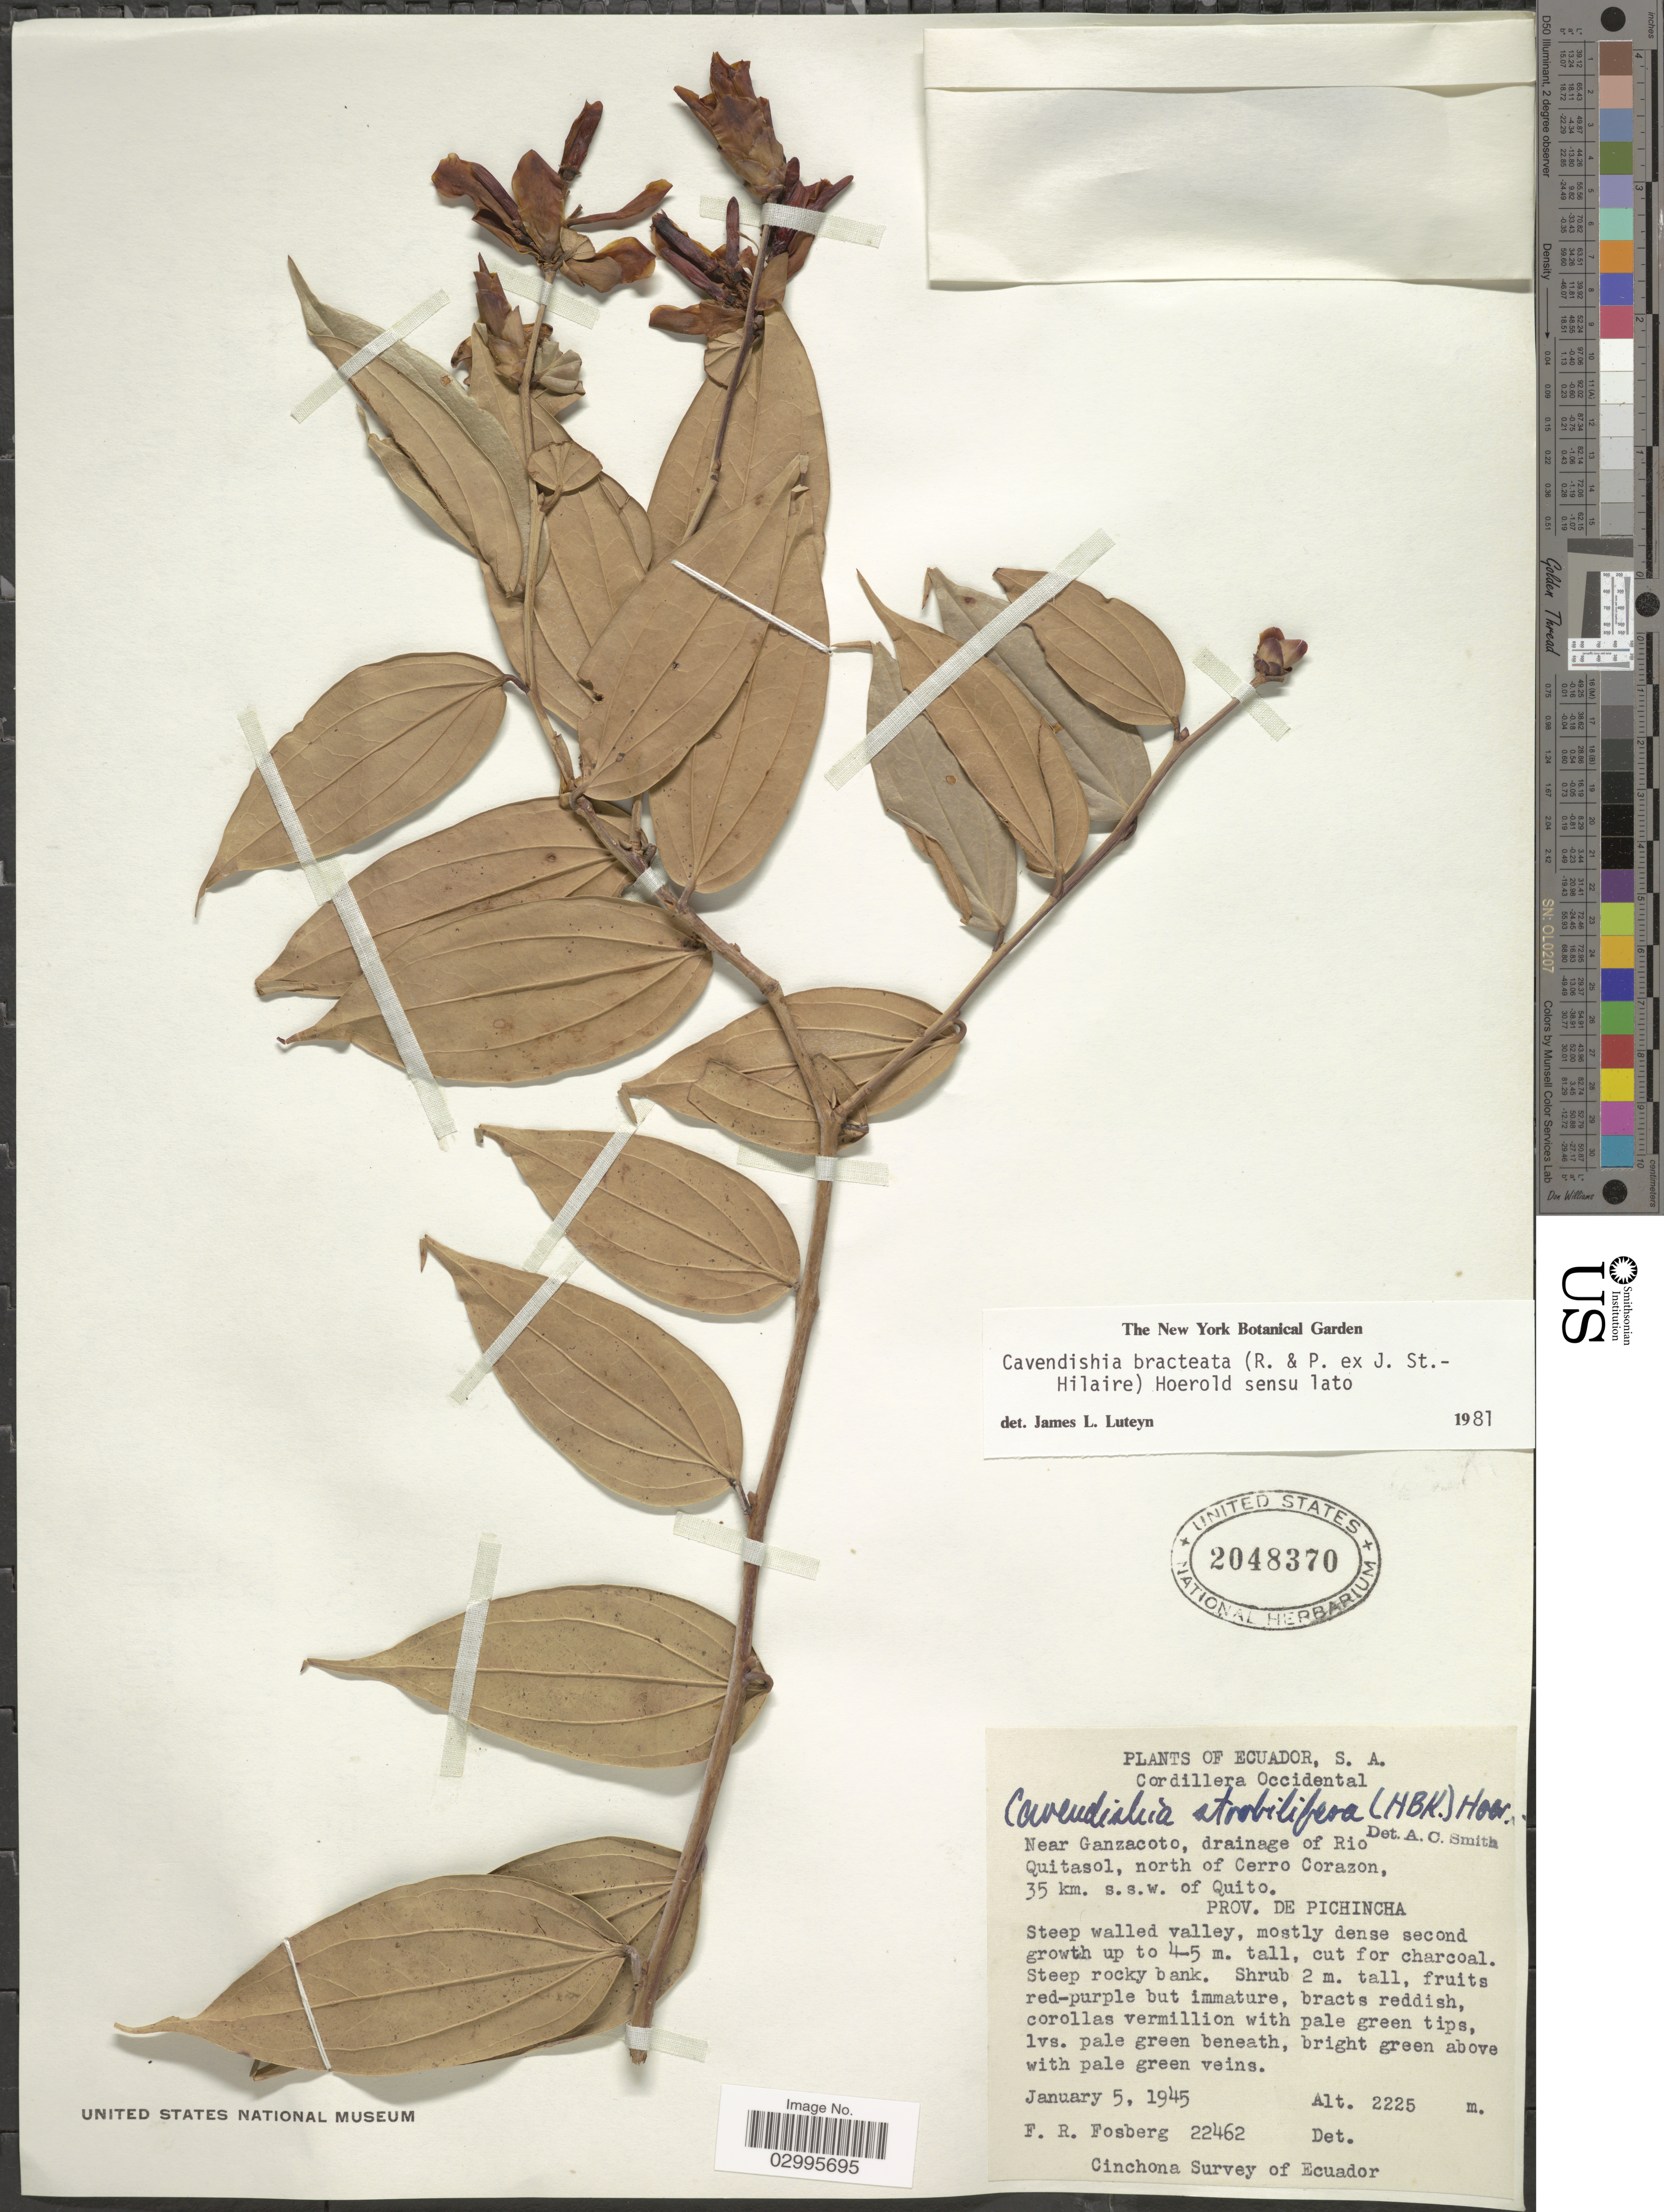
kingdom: Plantae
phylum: Tracheophyta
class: Magnoliopsida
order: Ericales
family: Ericaceae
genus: Cavendishia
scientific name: Cavendishia bracteata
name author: (Ruiz & Pav. ex J. St.-Hil.) Hoerold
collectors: F. R. Fosberg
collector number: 22462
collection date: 1945-01-05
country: Ecuador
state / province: Pichincha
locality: Cordillera Occidental. Near Ganzacoto, drainage of Rio Quitasol, north of Cerro Corazon, 35 km. s.s.w. of Quito.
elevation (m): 2225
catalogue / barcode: US 2048370